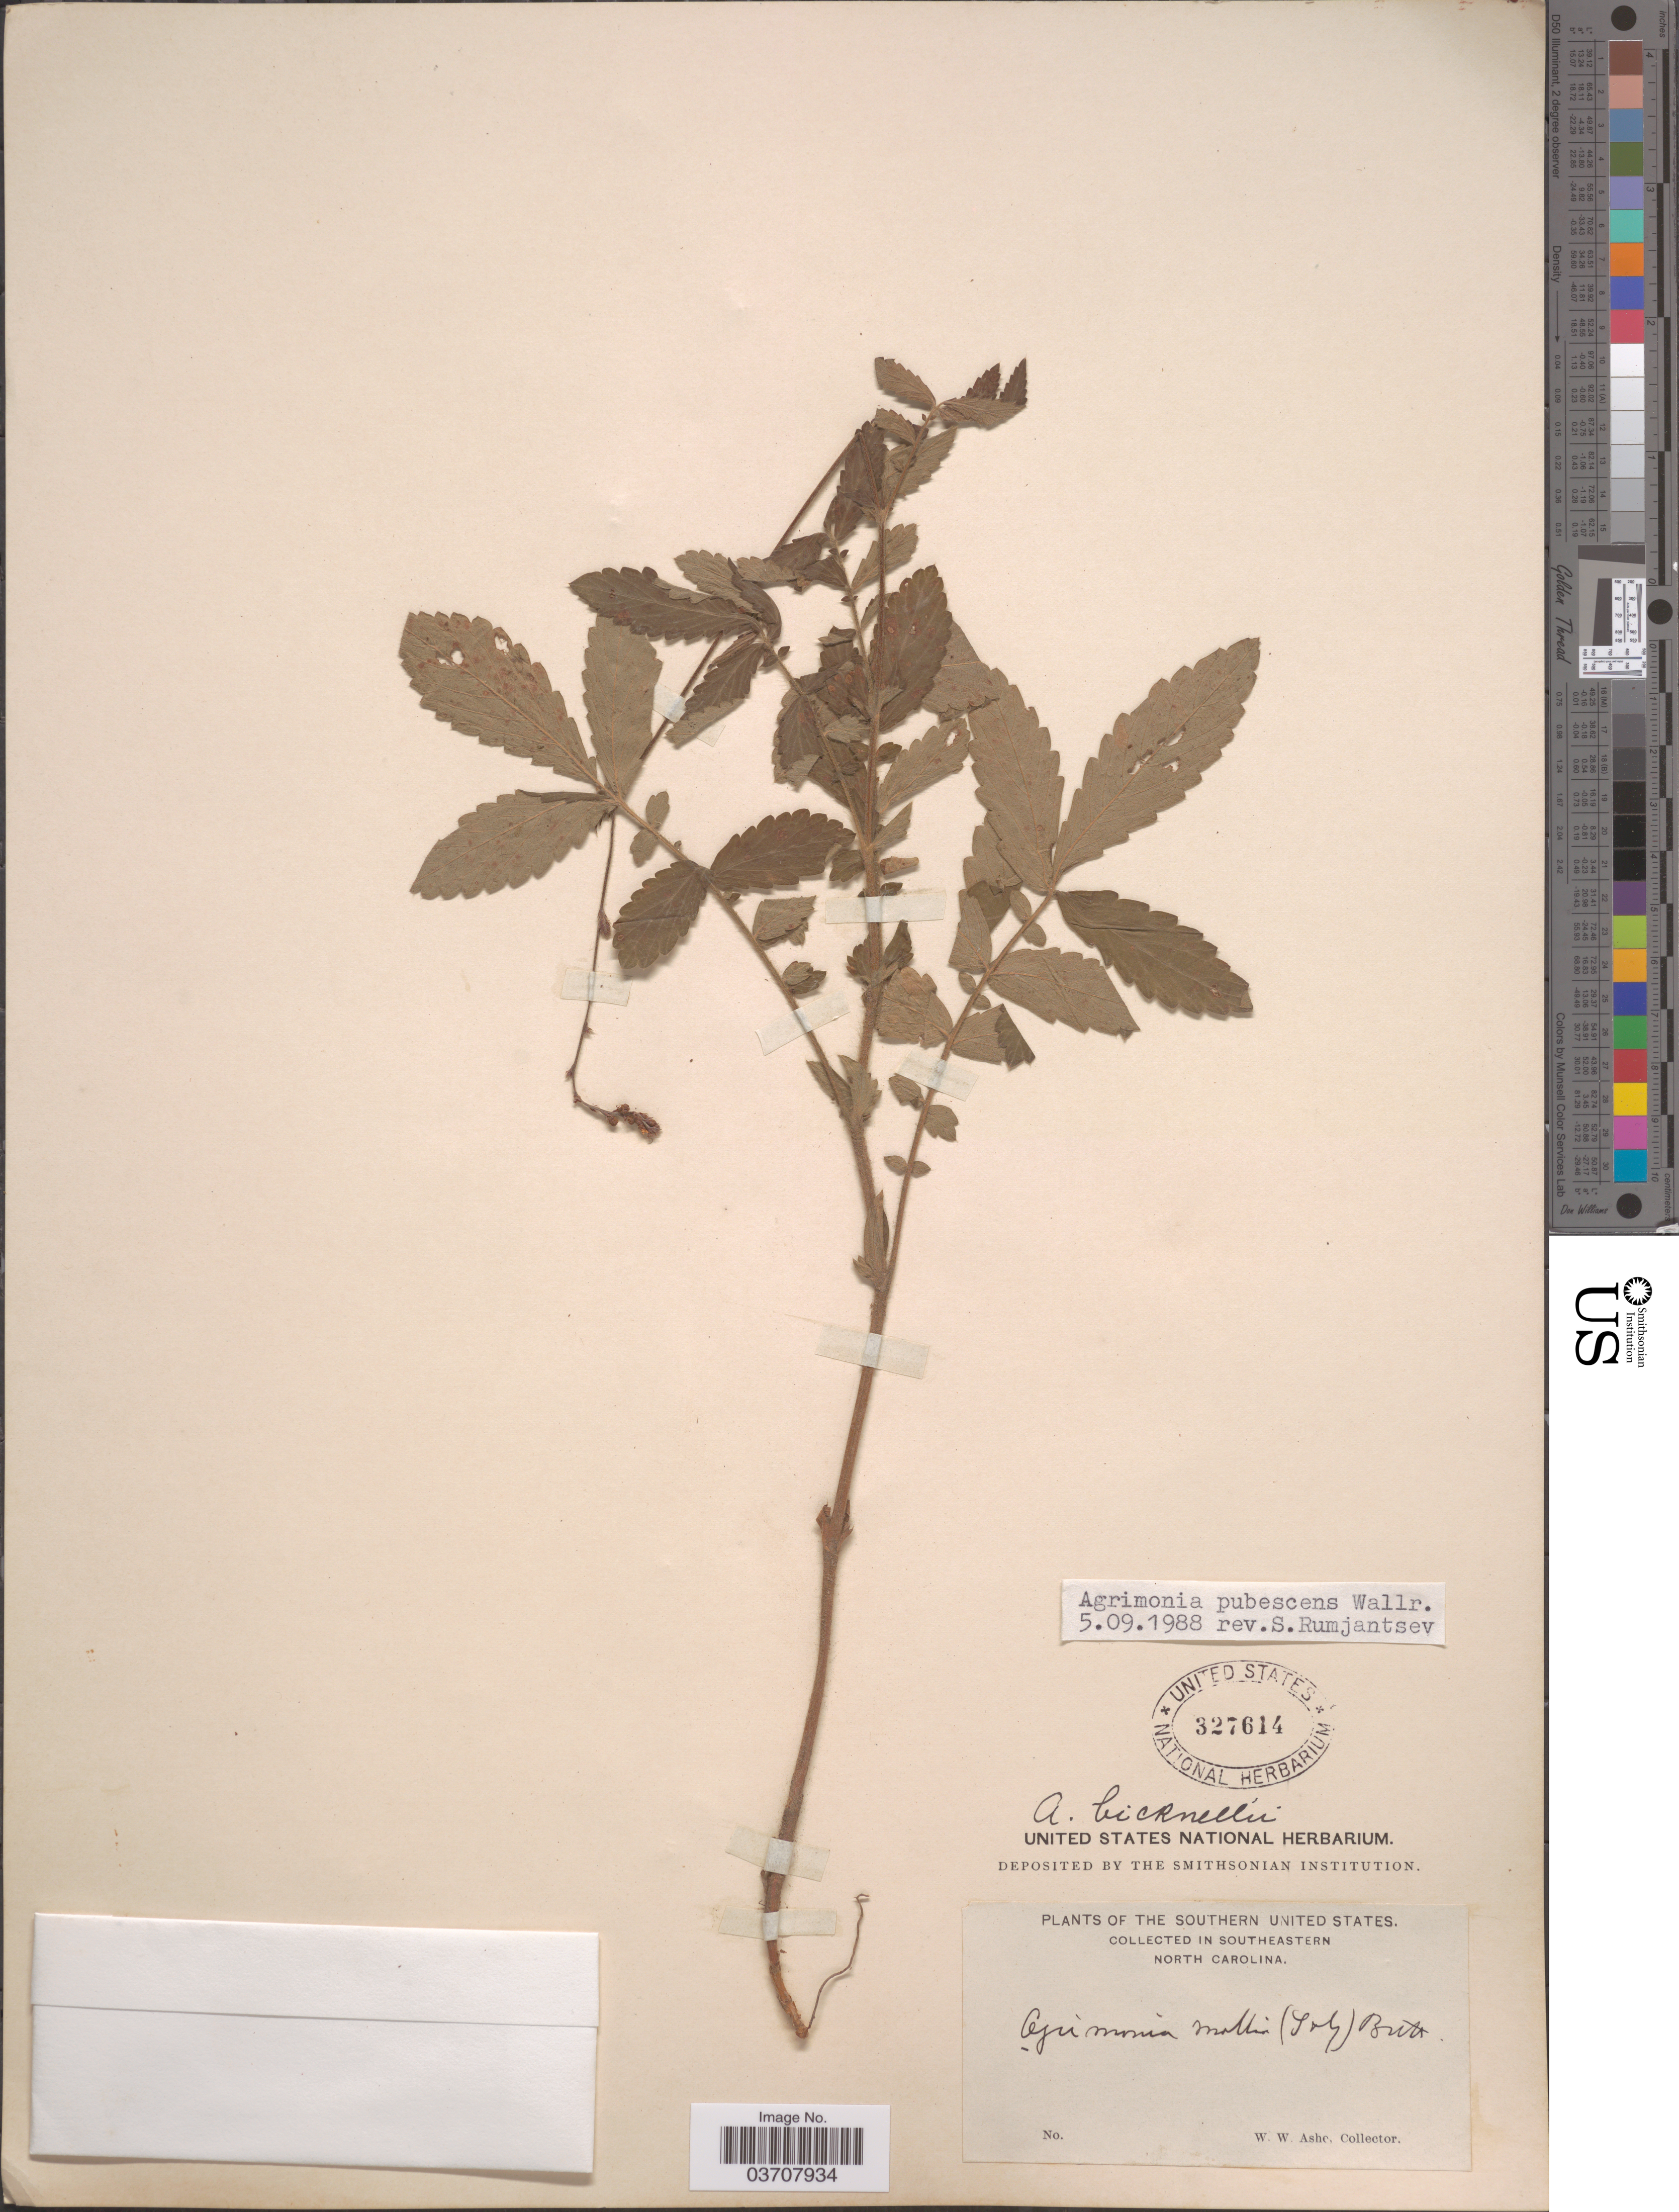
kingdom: Plantae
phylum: Tracheophyta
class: Magnoliopsida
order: Rosales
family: Rosaceae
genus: Agrimonia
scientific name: Agrimonia pubescens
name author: Wallr.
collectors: W. W. Ashe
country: United States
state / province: North Carolina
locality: The Southern United States. In Southeastern North Carolina.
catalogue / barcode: US 327614